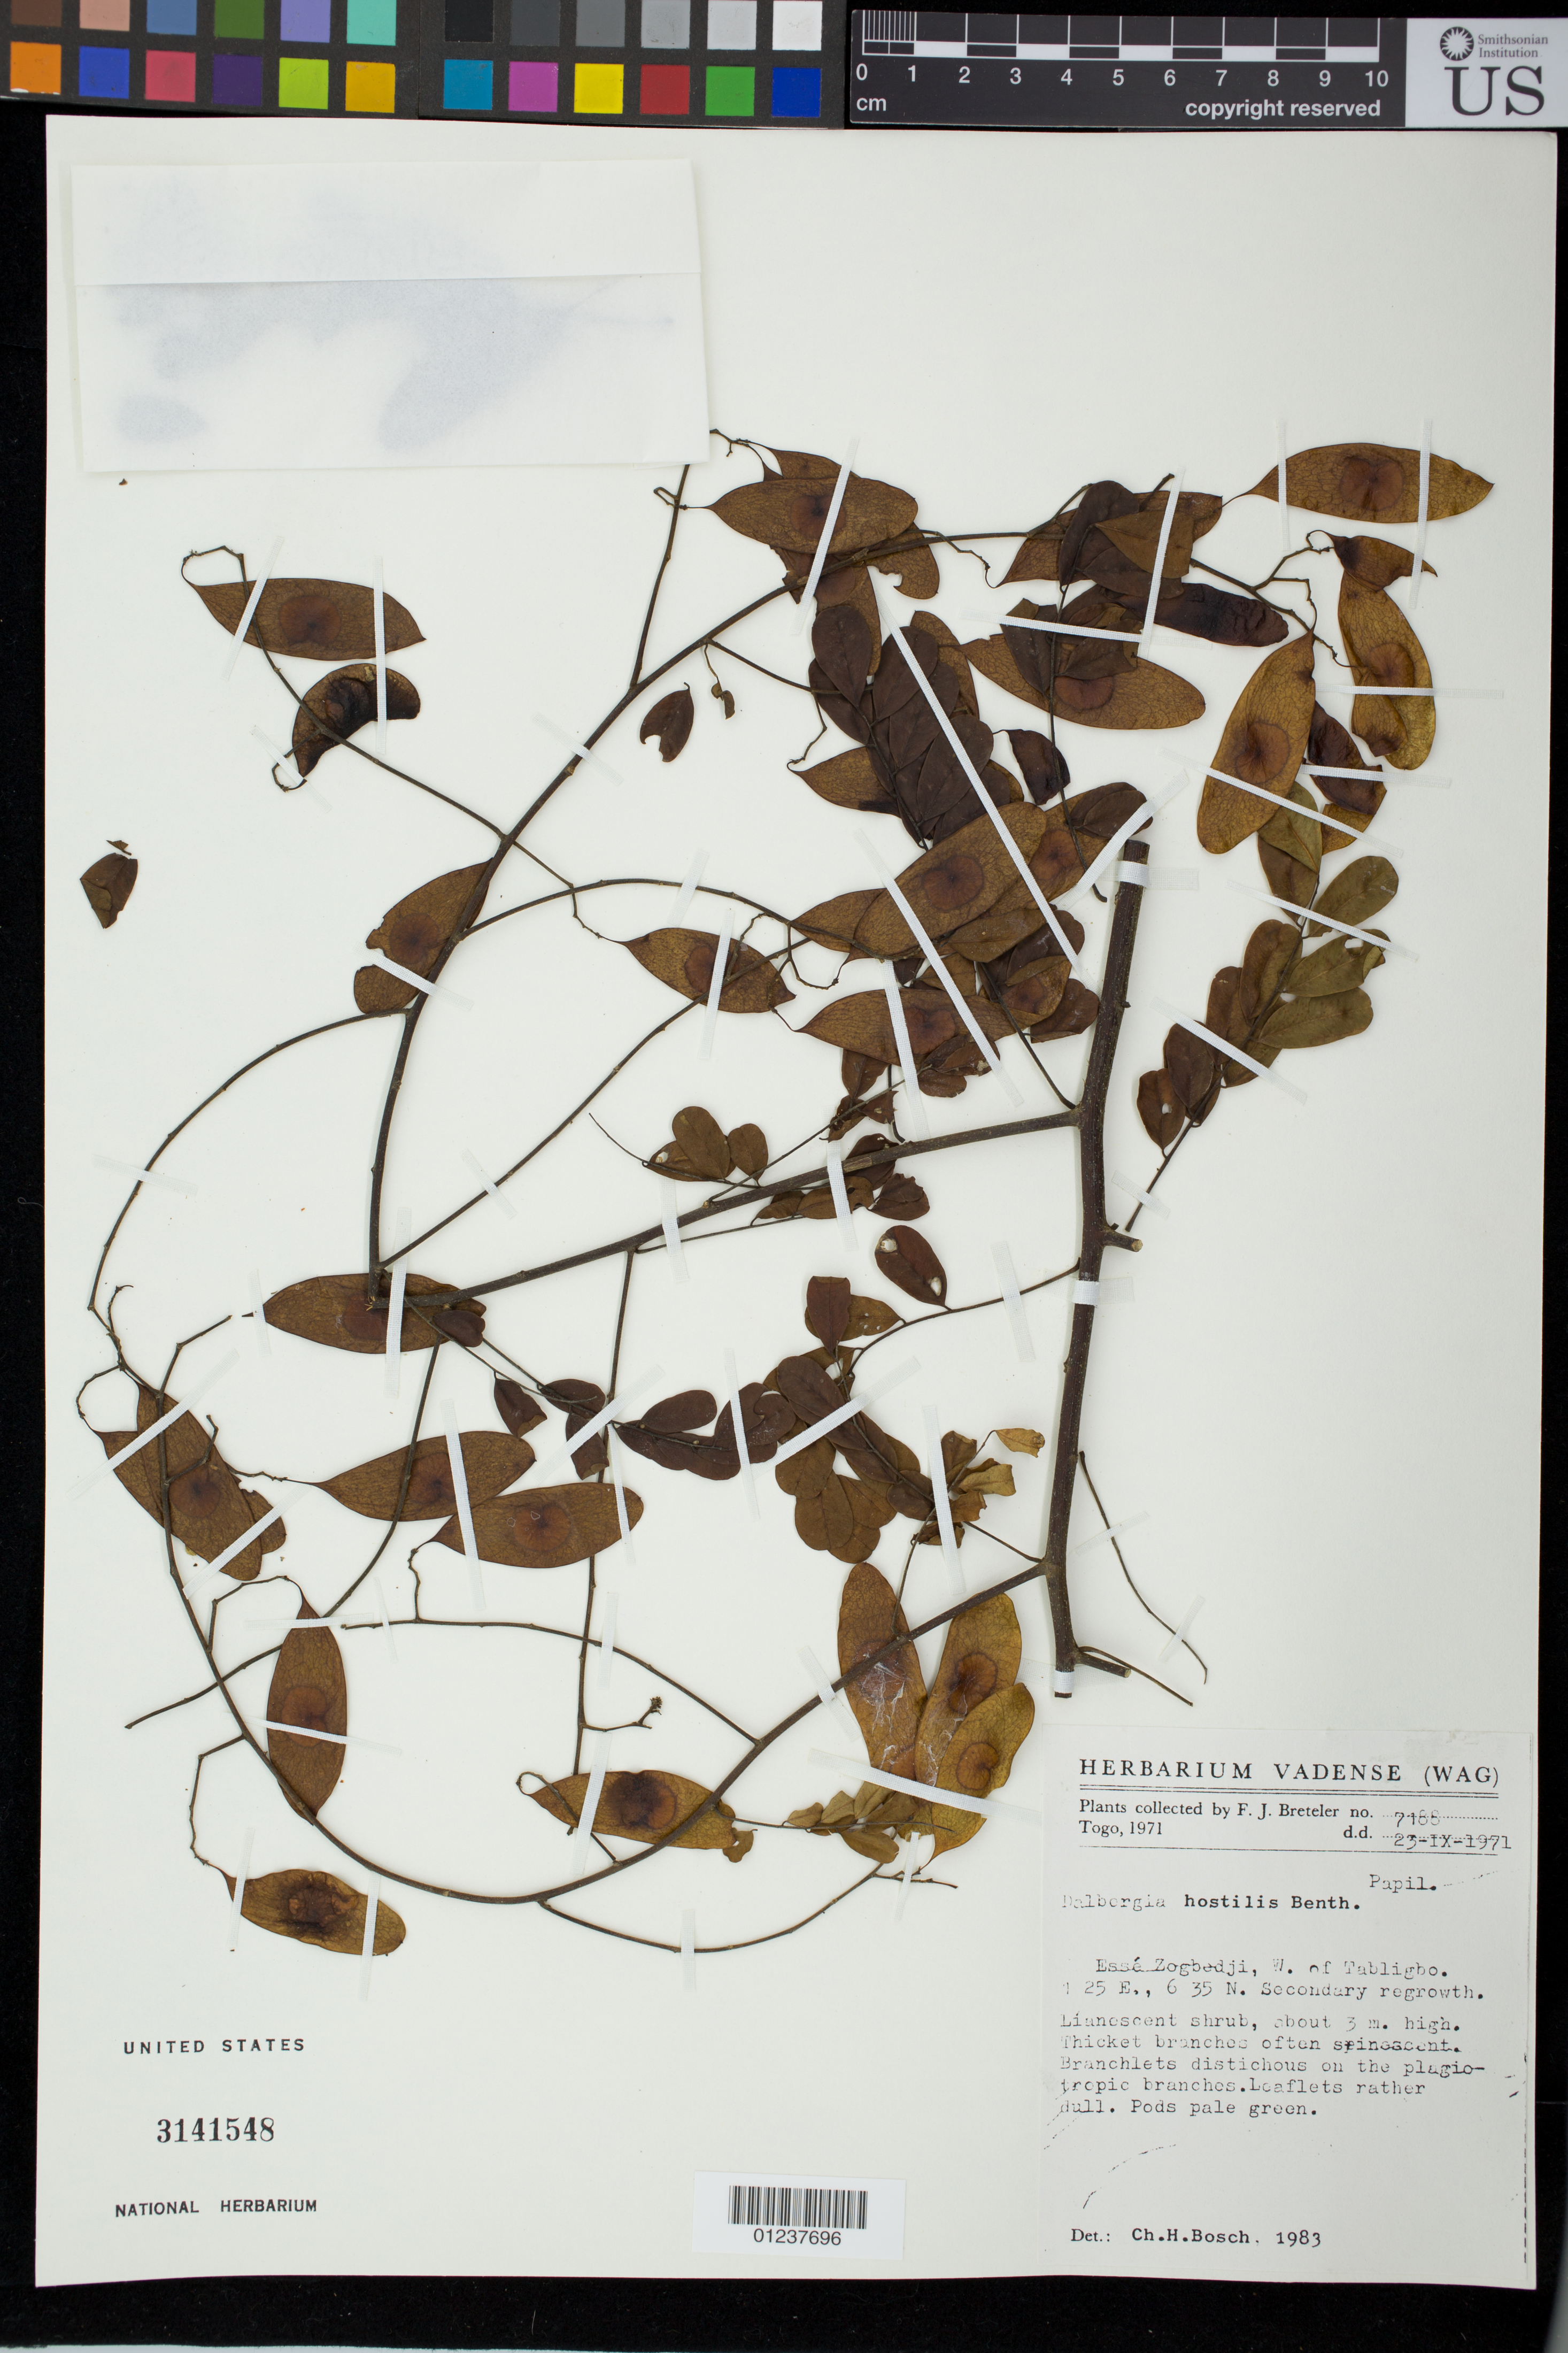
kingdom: Plantae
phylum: Tracheophyta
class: Magnoliopsida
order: Fabales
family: Fabaceae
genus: Dalbergia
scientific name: Dalbergia hostilis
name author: Benth.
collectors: F. J. Breteler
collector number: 7188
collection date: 1971-09-23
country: Togo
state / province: Maritime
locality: Esse Zogbedji, W. of Tabligbo.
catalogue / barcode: US 3141548